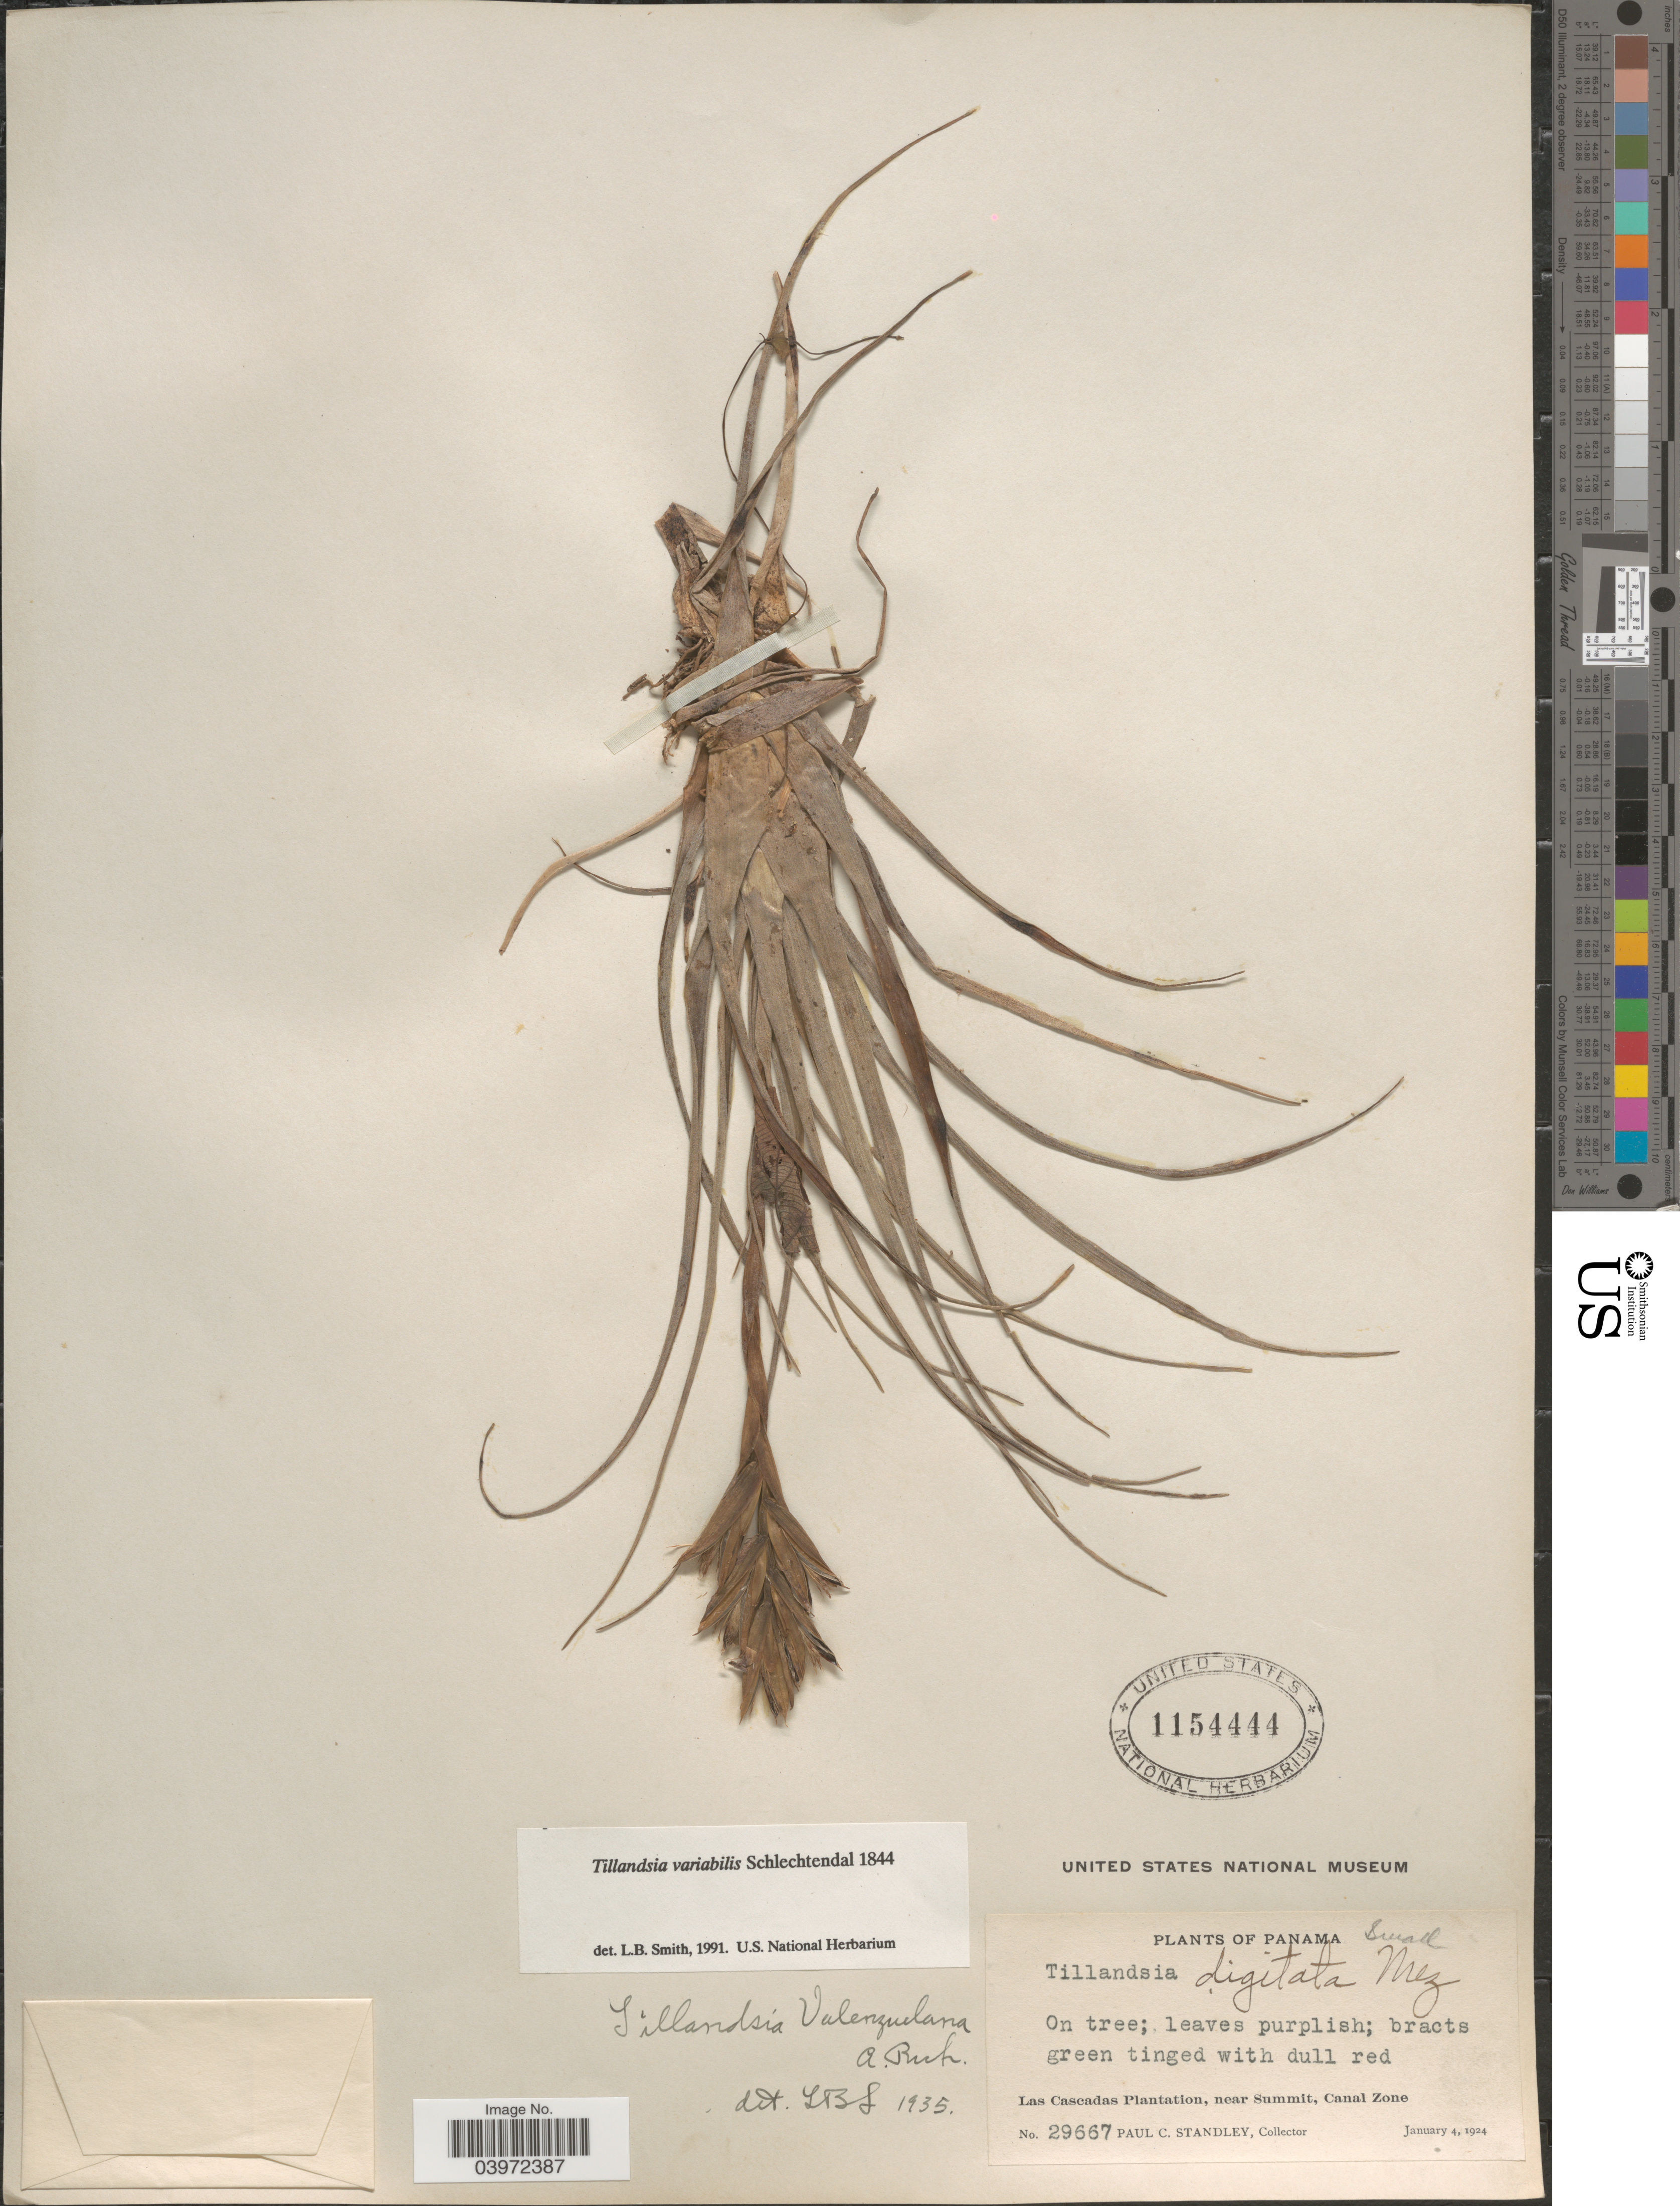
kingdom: Plantae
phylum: Tracheophyta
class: Liliopsida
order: Poales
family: Bromeliaceae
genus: Tillandsia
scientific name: Tillandsia variabilis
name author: Schltdl.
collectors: P. C. Standley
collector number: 29667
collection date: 1924-01-04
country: Panama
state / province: Colón / Panamá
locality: Las Cascadas Plantation, near Summit, Canal Zone.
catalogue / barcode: US 1154444